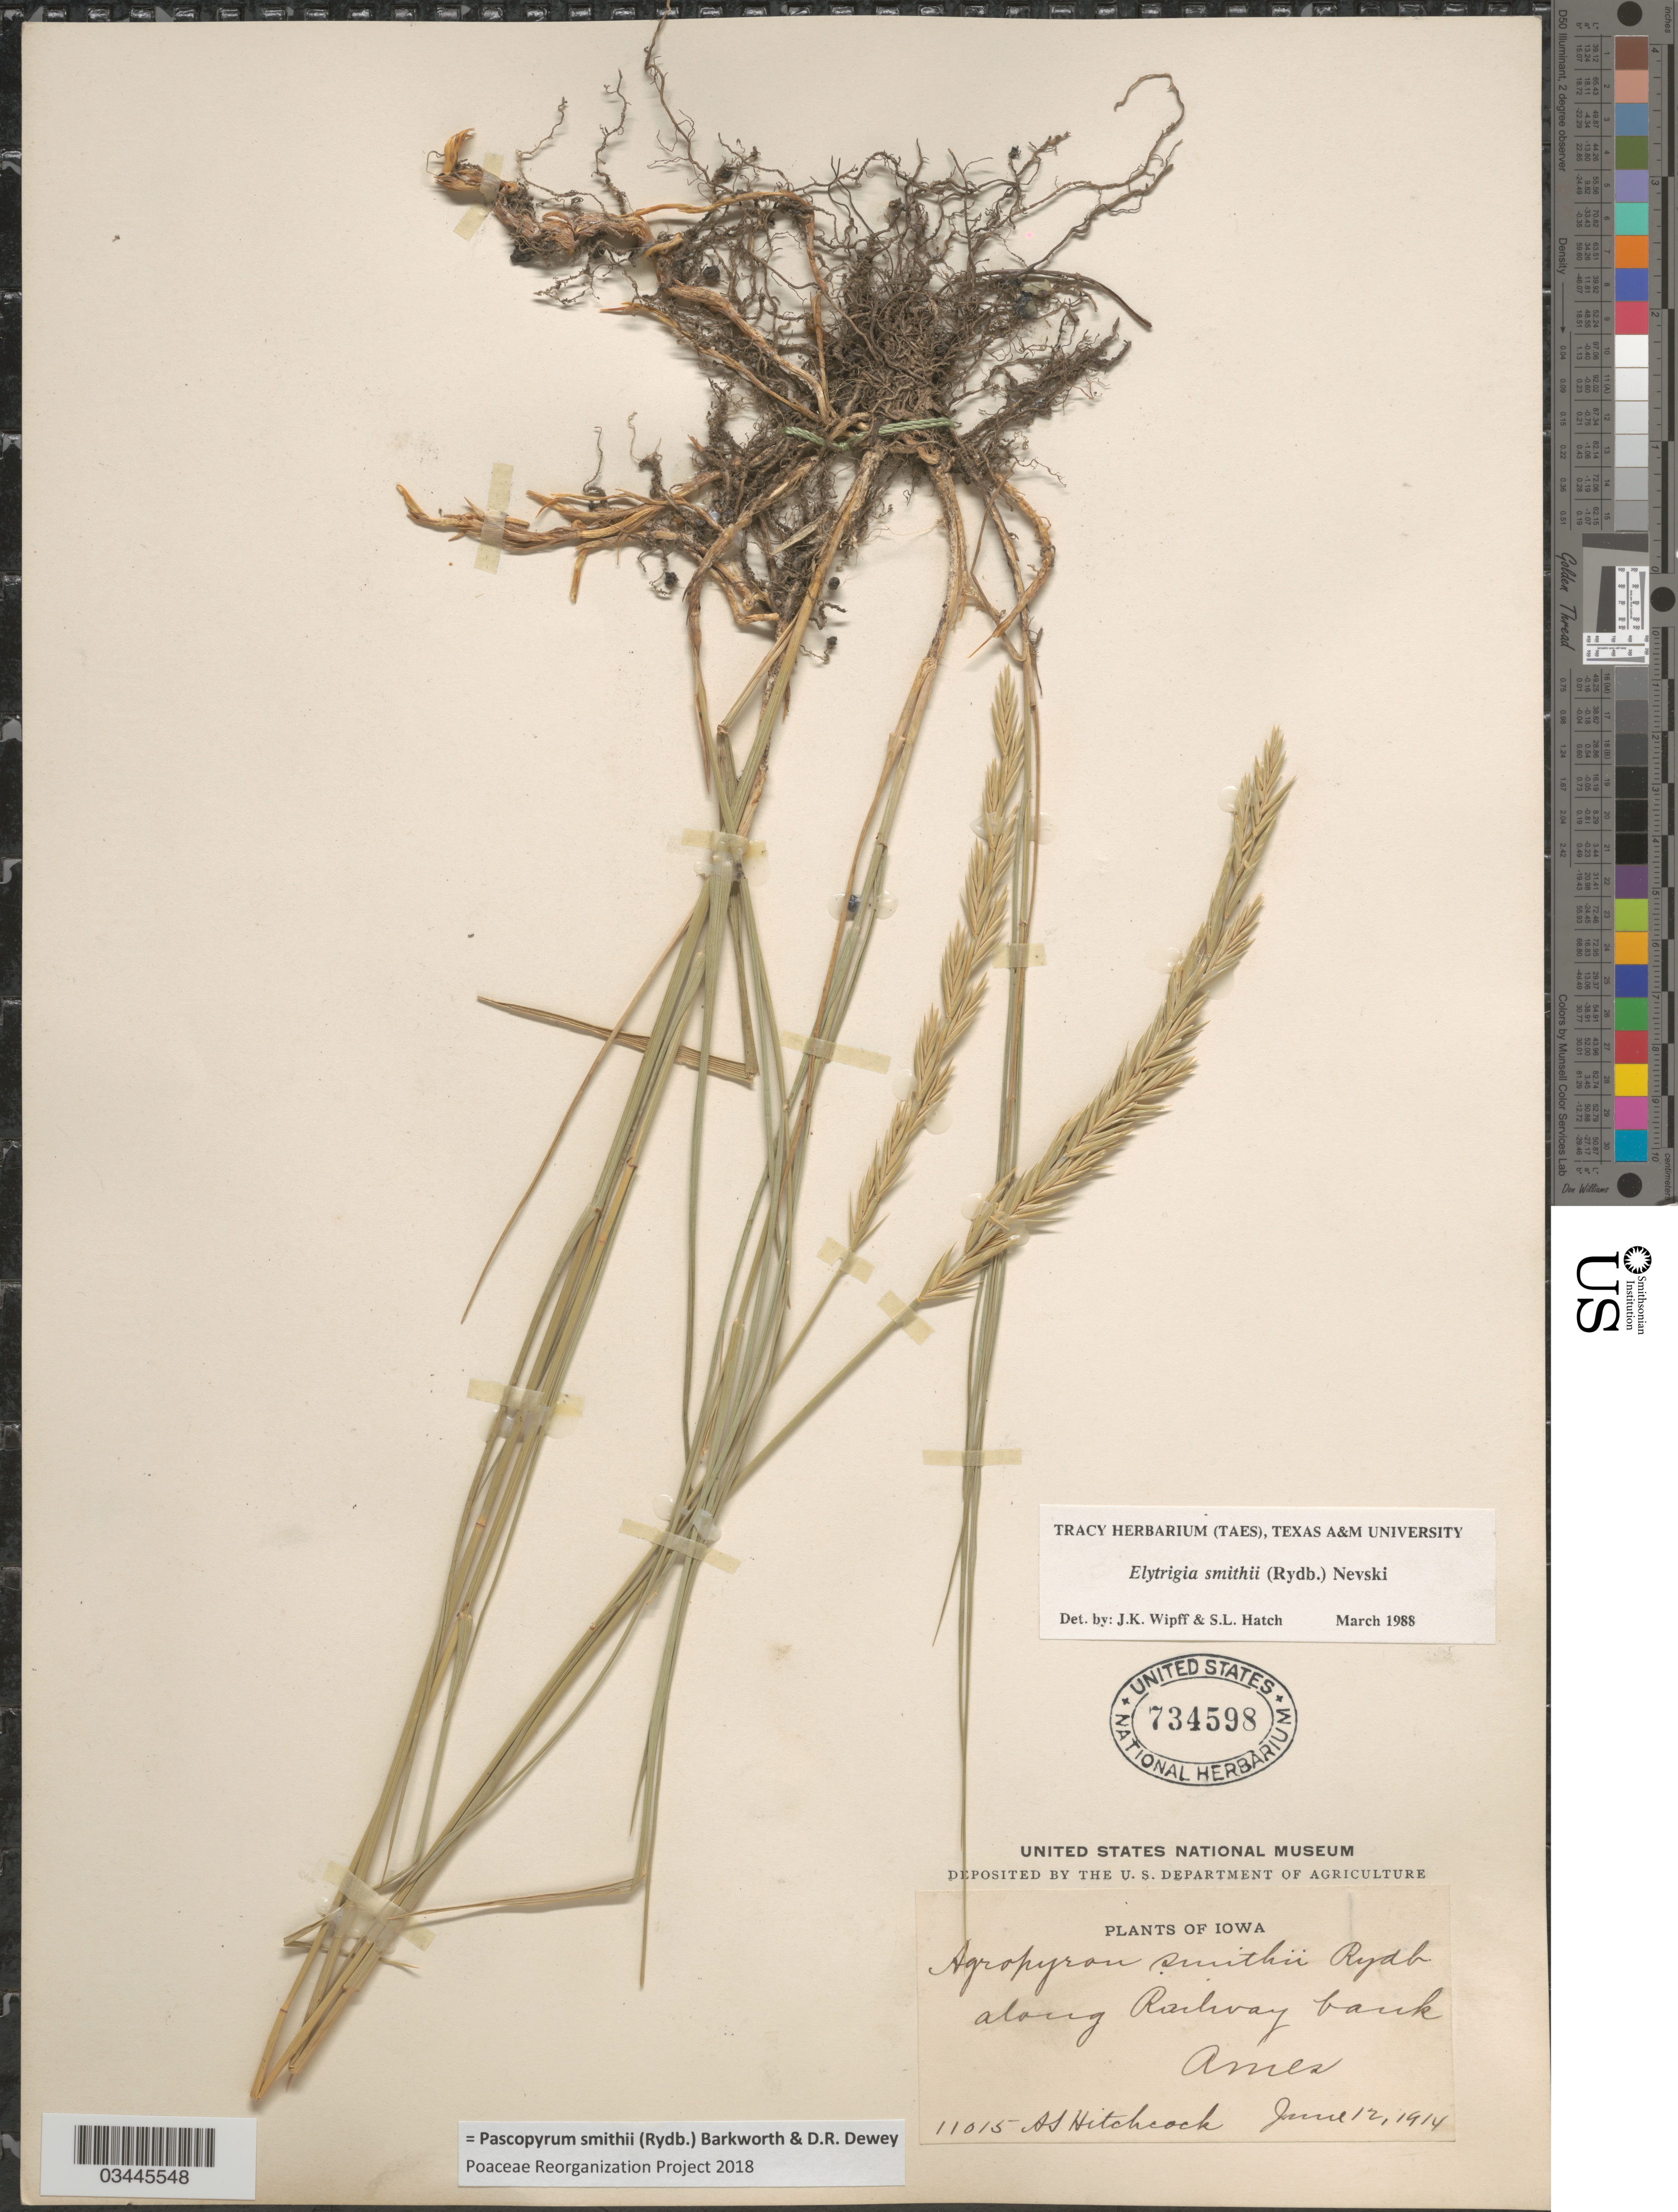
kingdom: Plantae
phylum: Tracheophyta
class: Liliopsida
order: Poales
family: Poaceae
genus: Pascopyrum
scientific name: Pascopyrum smithii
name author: (Rydb.) Barkworth & Dewey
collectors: A. S. Hitchcock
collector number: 11015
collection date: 1914-06-12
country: United States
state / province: Iowa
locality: Along Railway bank. Ames.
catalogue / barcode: US 734598